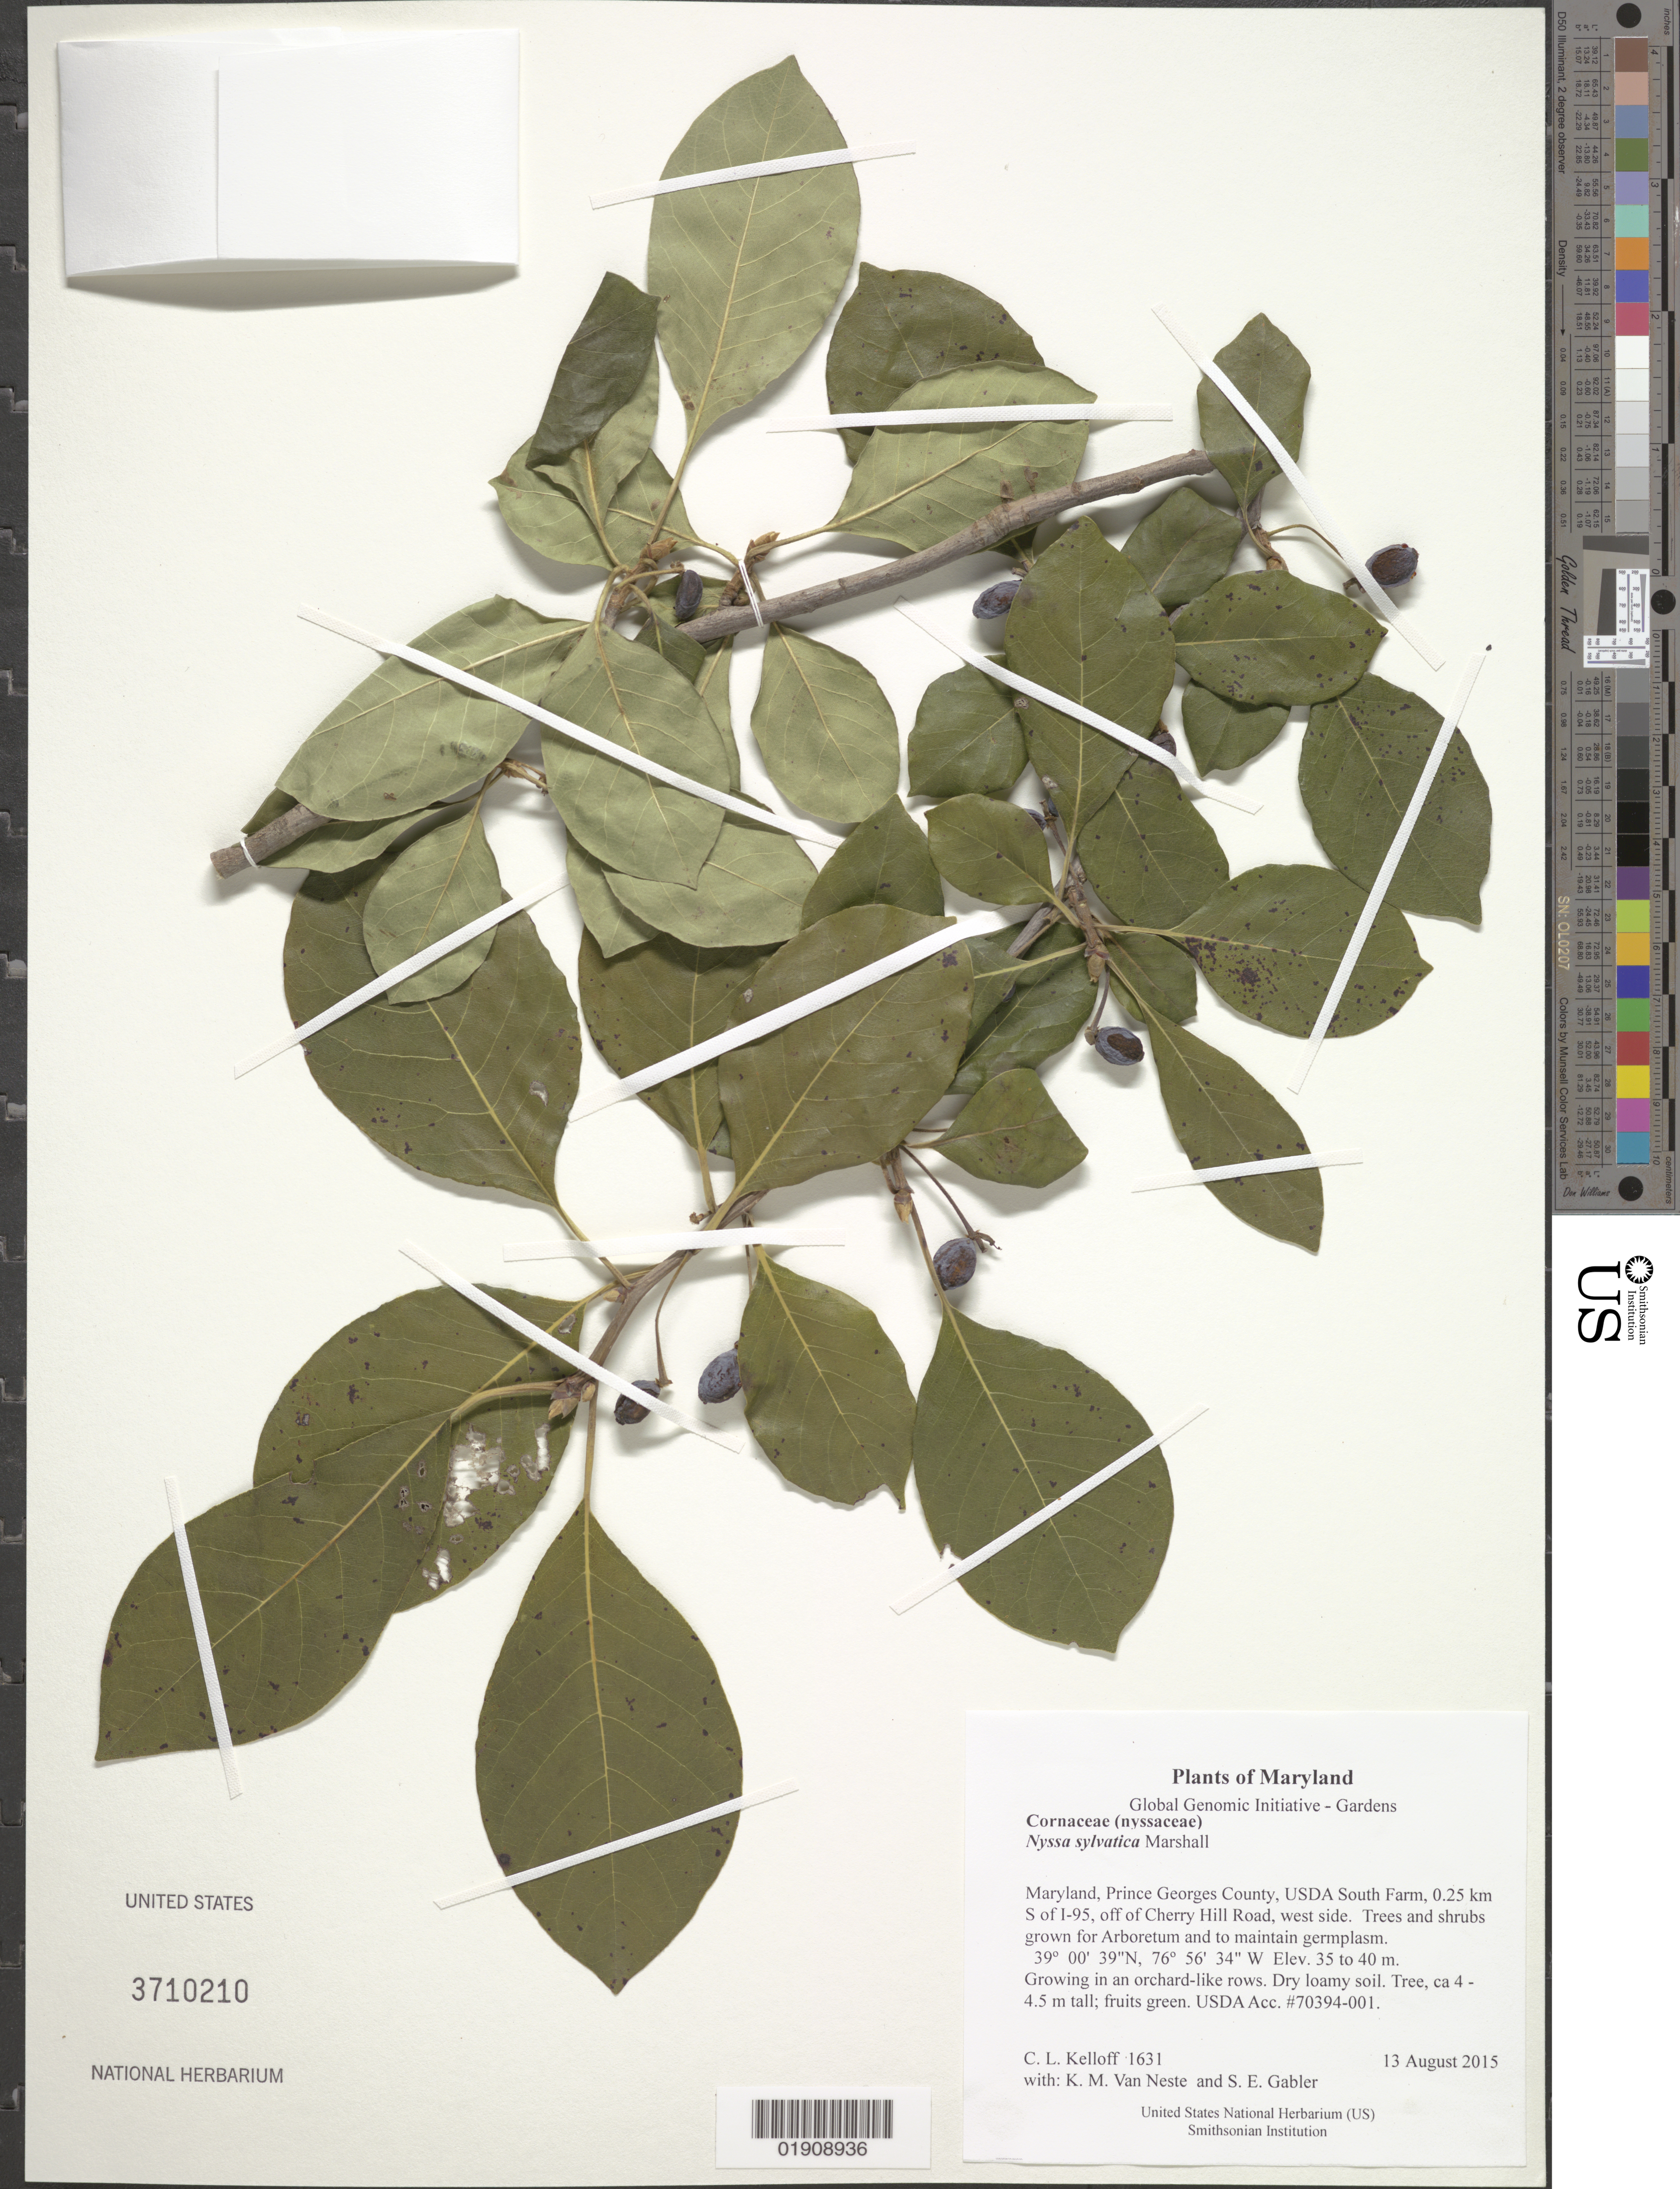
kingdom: Plantae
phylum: Tracheophyta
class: Magnoliopsida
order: Cornales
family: Nyssaceae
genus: Nyssa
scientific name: Nyssa sylvatica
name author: Marshall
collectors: C. L. Kelloff, K. M. Van Neste & S. E. Gabler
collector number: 1631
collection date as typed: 13 August 2015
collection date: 2015-08-13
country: United States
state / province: Maryland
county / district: Prince George's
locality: USDA South Farm, 0.25 km S of I-95, off of Cherry Hill Road, west side. Trees and shrubs grown for Arboretum and to maintain germplasm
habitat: Growing in an orchard-like rows. Dry loamy soil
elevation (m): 35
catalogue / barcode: US 3710210